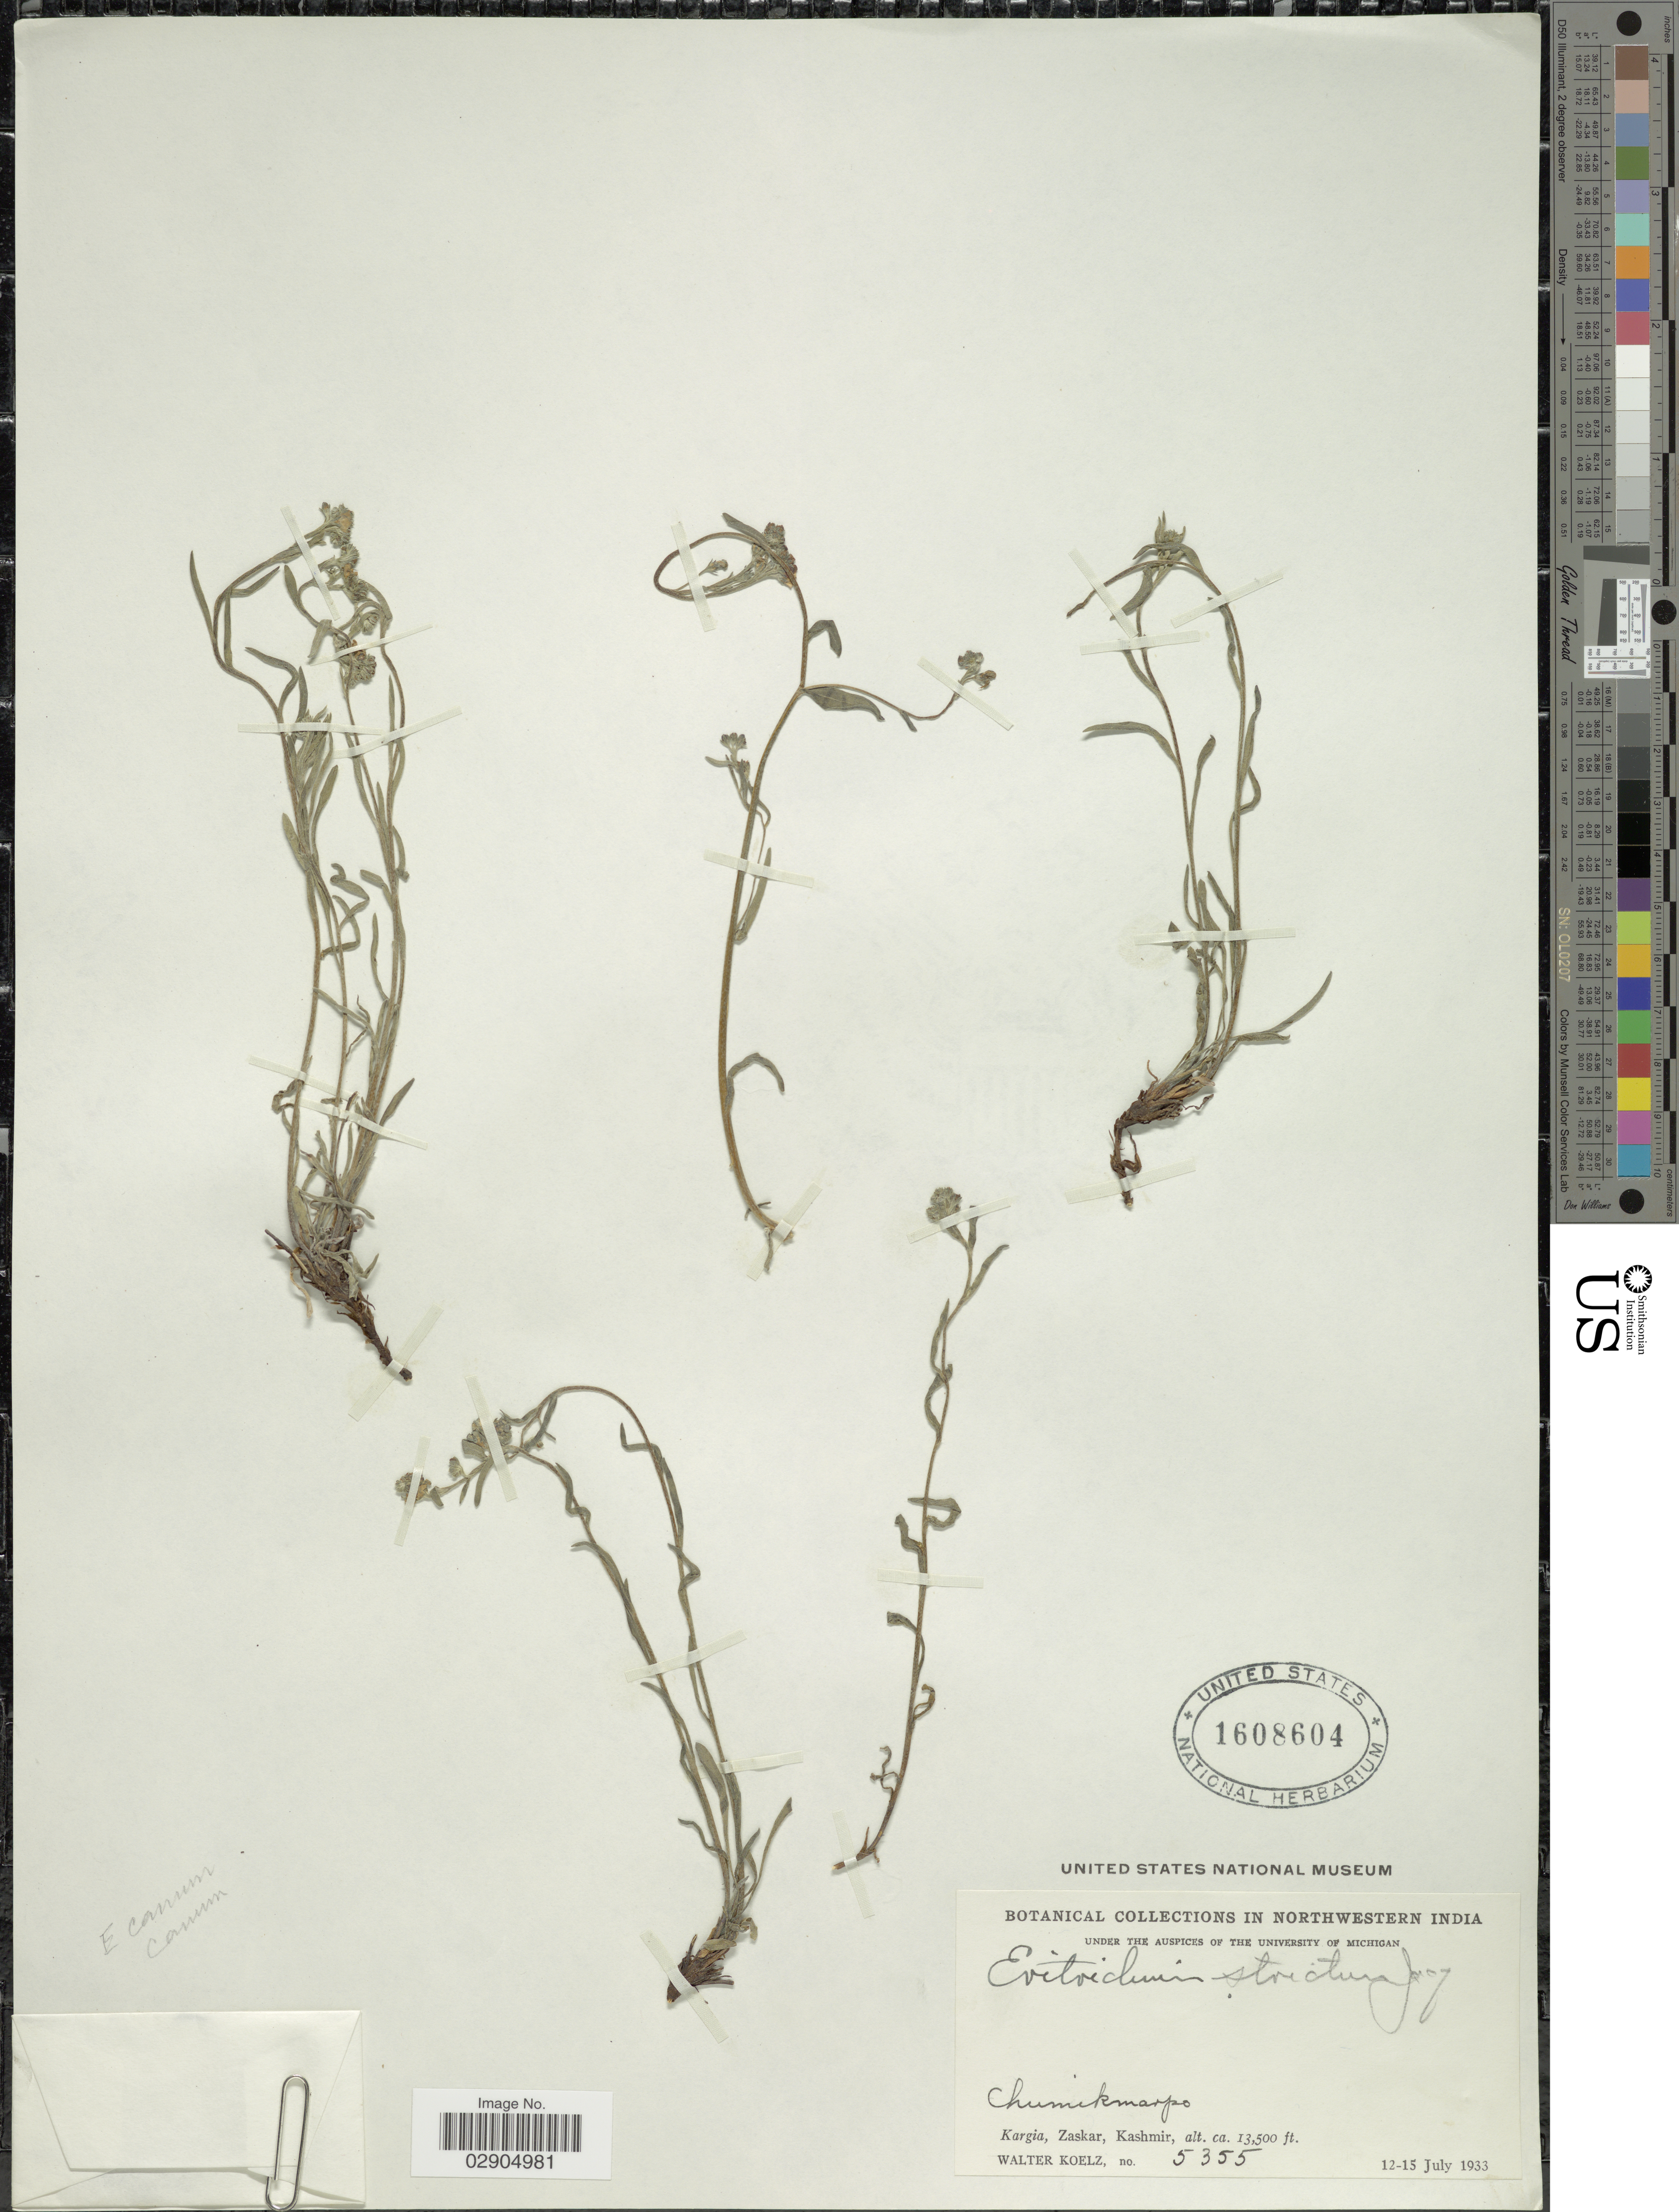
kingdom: Plantae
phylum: Tracheophyta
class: Magnoliopsida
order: Boraginales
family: Boraginaceae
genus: Eritrichium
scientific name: Eritrichium strictum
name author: Decne.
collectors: W. N. Koelz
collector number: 5355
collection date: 1933-07-12/1933-07-15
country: India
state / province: Jammu and Kashmir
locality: Northwestern India. Chumikmarpo, Kargia, Zaskar, Kashmir.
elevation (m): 4115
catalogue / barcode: US 1608604